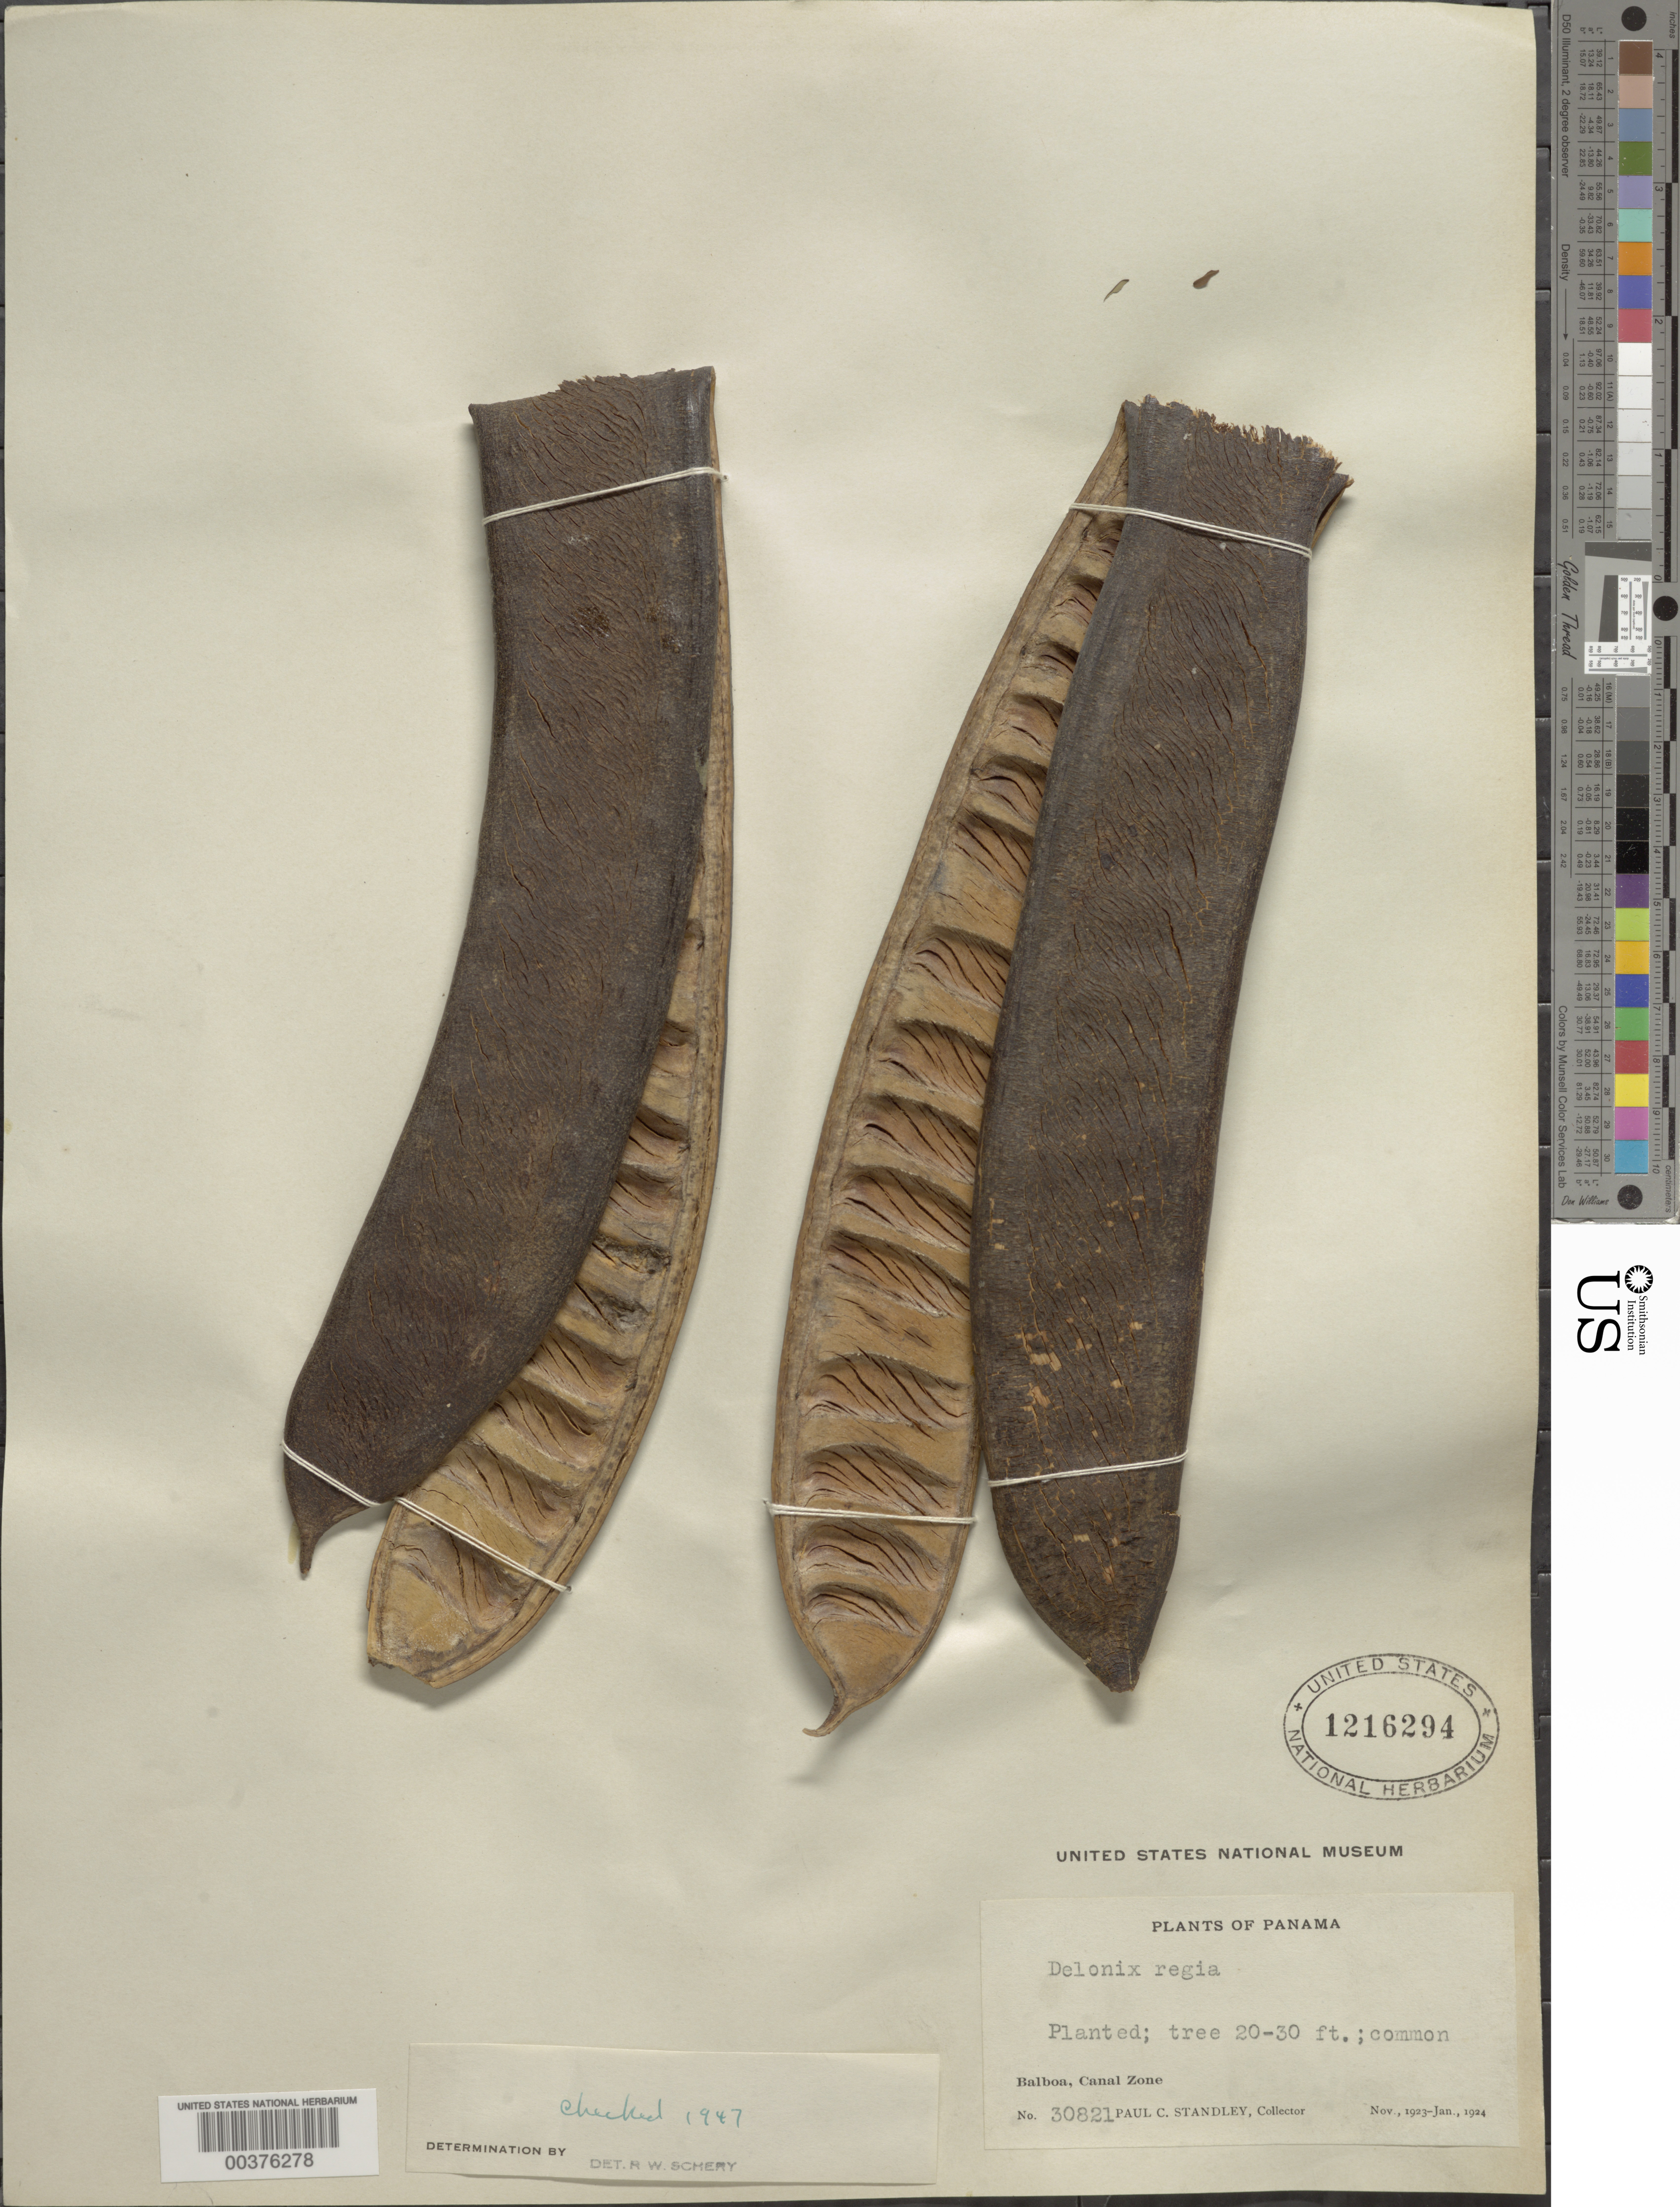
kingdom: Plantae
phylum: Tracheophyta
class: Magnoliopsida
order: Fabales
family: Fabaceae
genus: Delonix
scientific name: Delonix regia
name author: (Bojer ex Hook.) Raf.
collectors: J. N. Rose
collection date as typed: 11 Sep 1920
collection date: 1920-09-11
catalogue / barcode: US 1216294